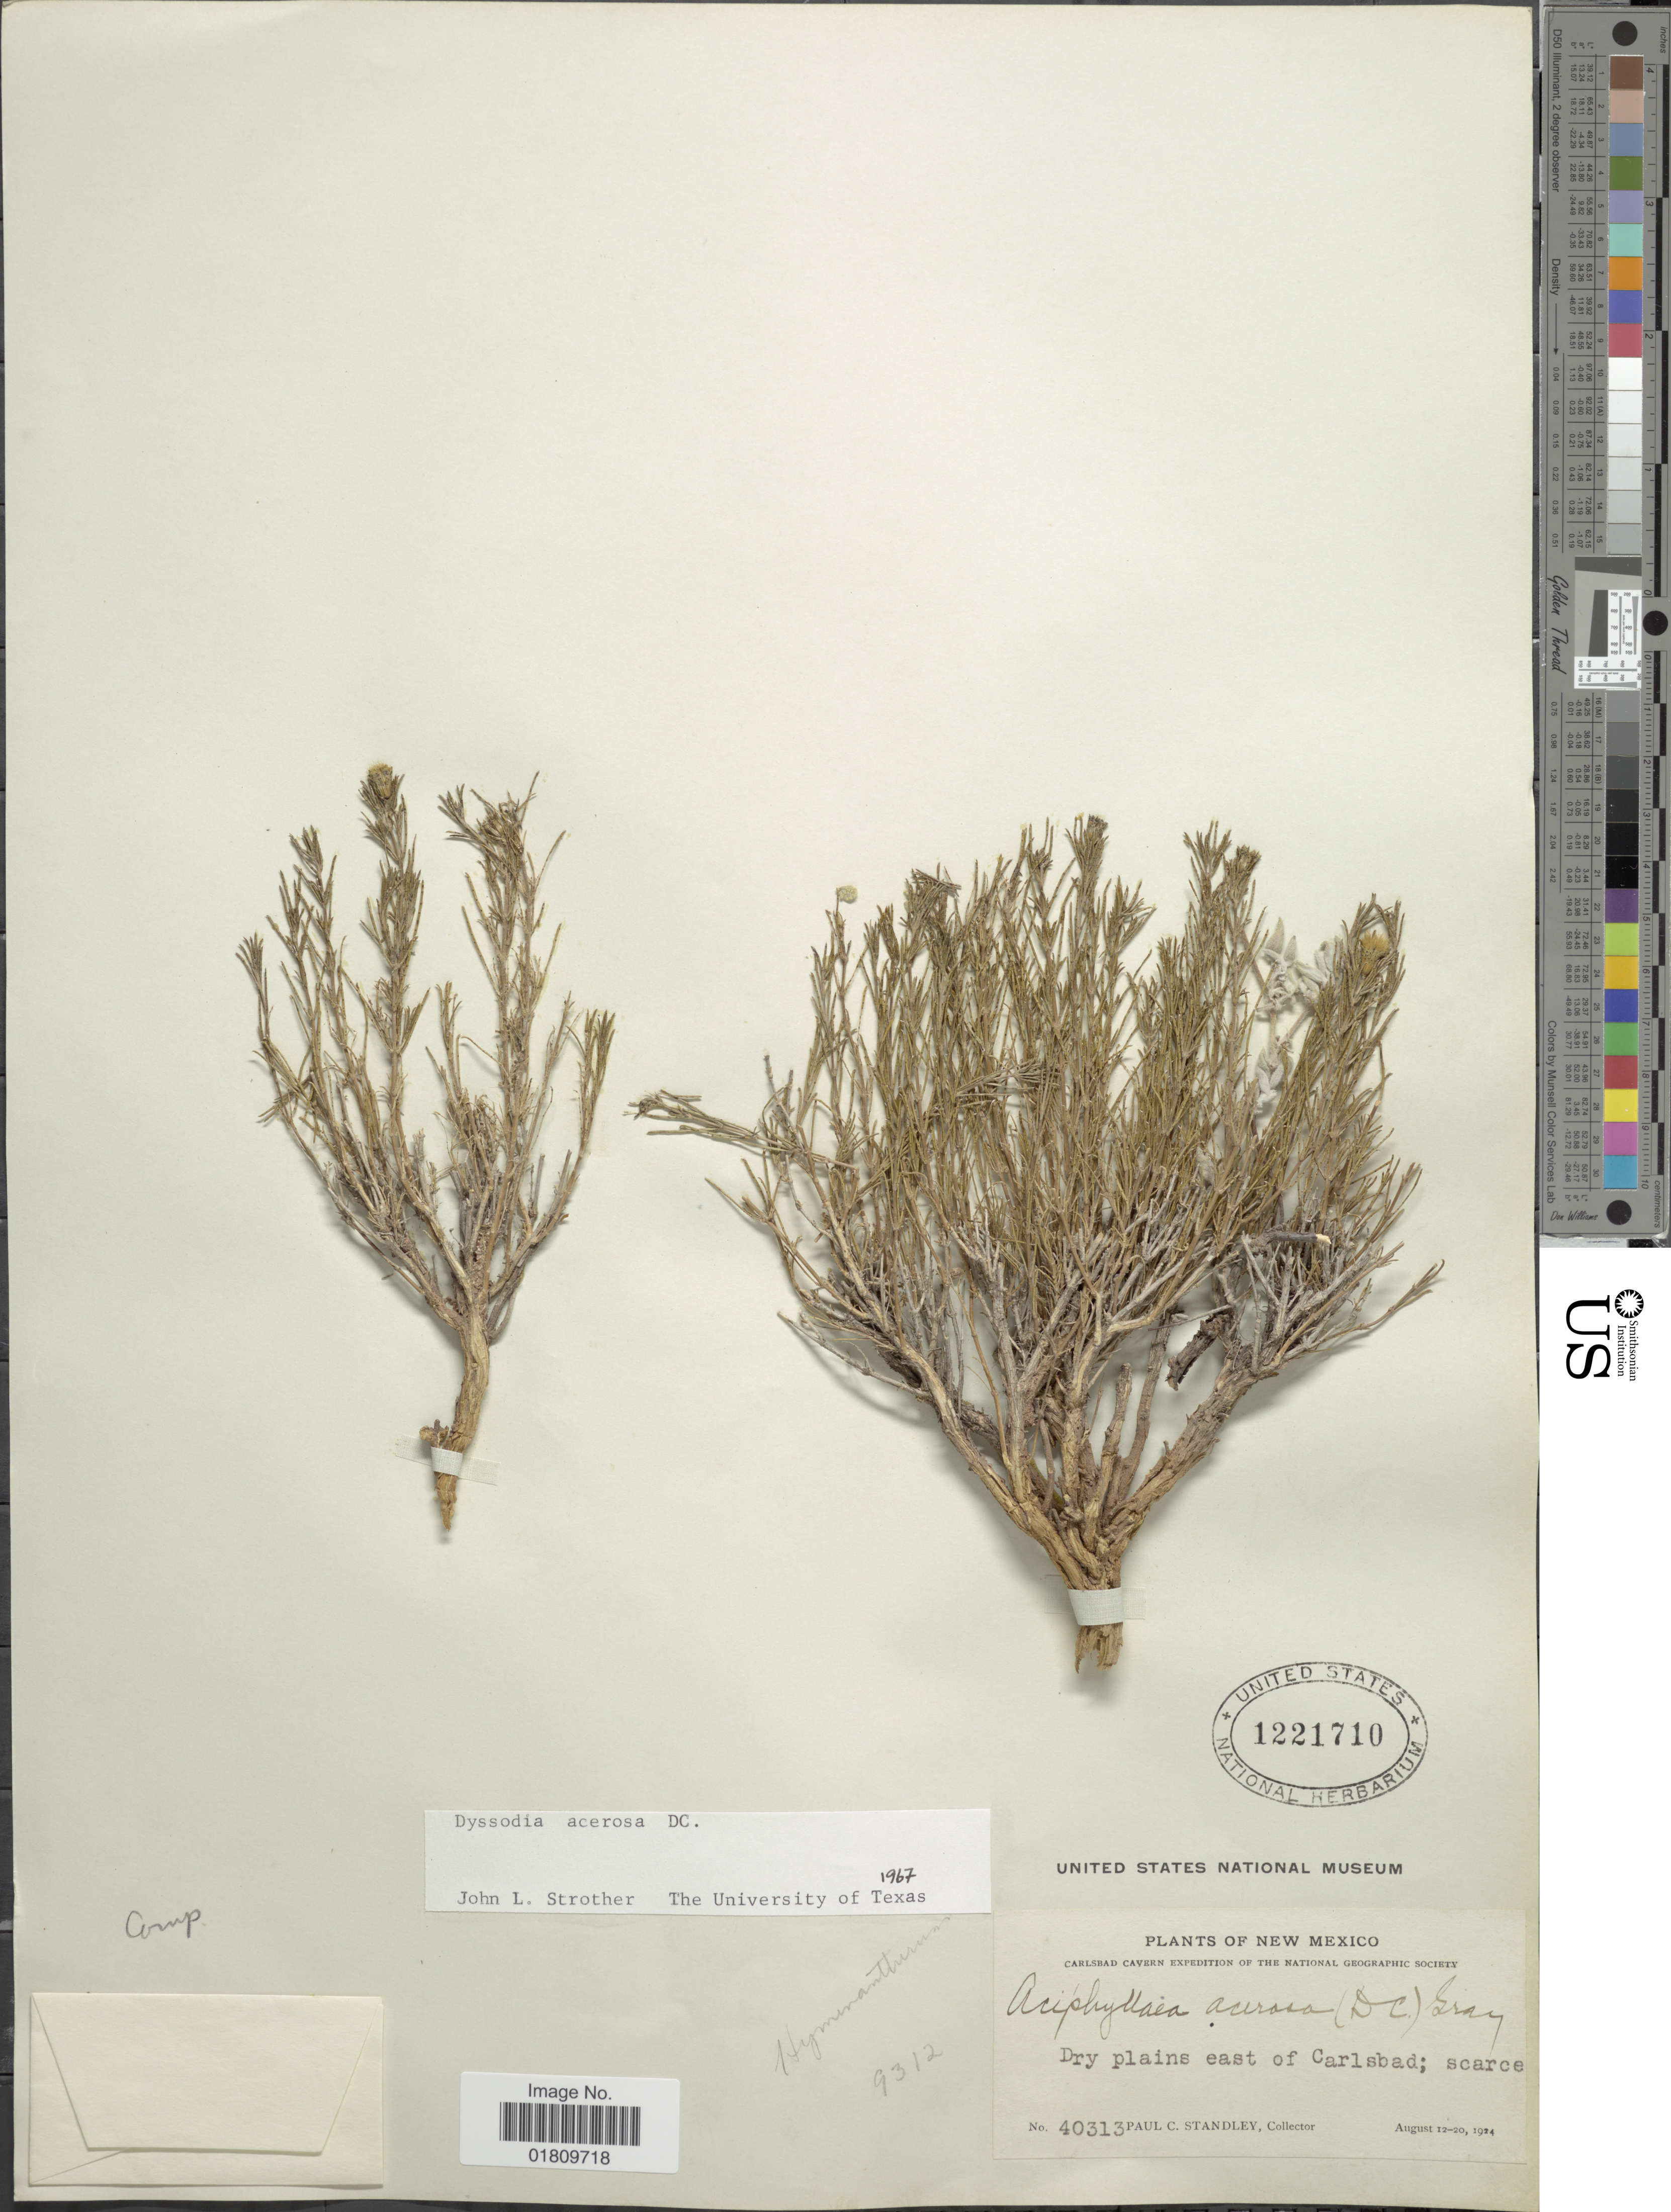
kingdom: Plantae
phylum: Tracheophyta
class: Magnoliopsida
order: Asterales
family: Asteraceae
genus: Thymophylla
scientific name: Thymophylla acerosa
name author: (DC.) Strother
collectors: P. C. Standley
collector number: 40313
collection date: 1924-08-12/1924-08-20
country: United States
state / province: New Mexico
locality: Dry plains east of Carlsbad, carlsbed Cavern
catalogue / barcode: US 1221710